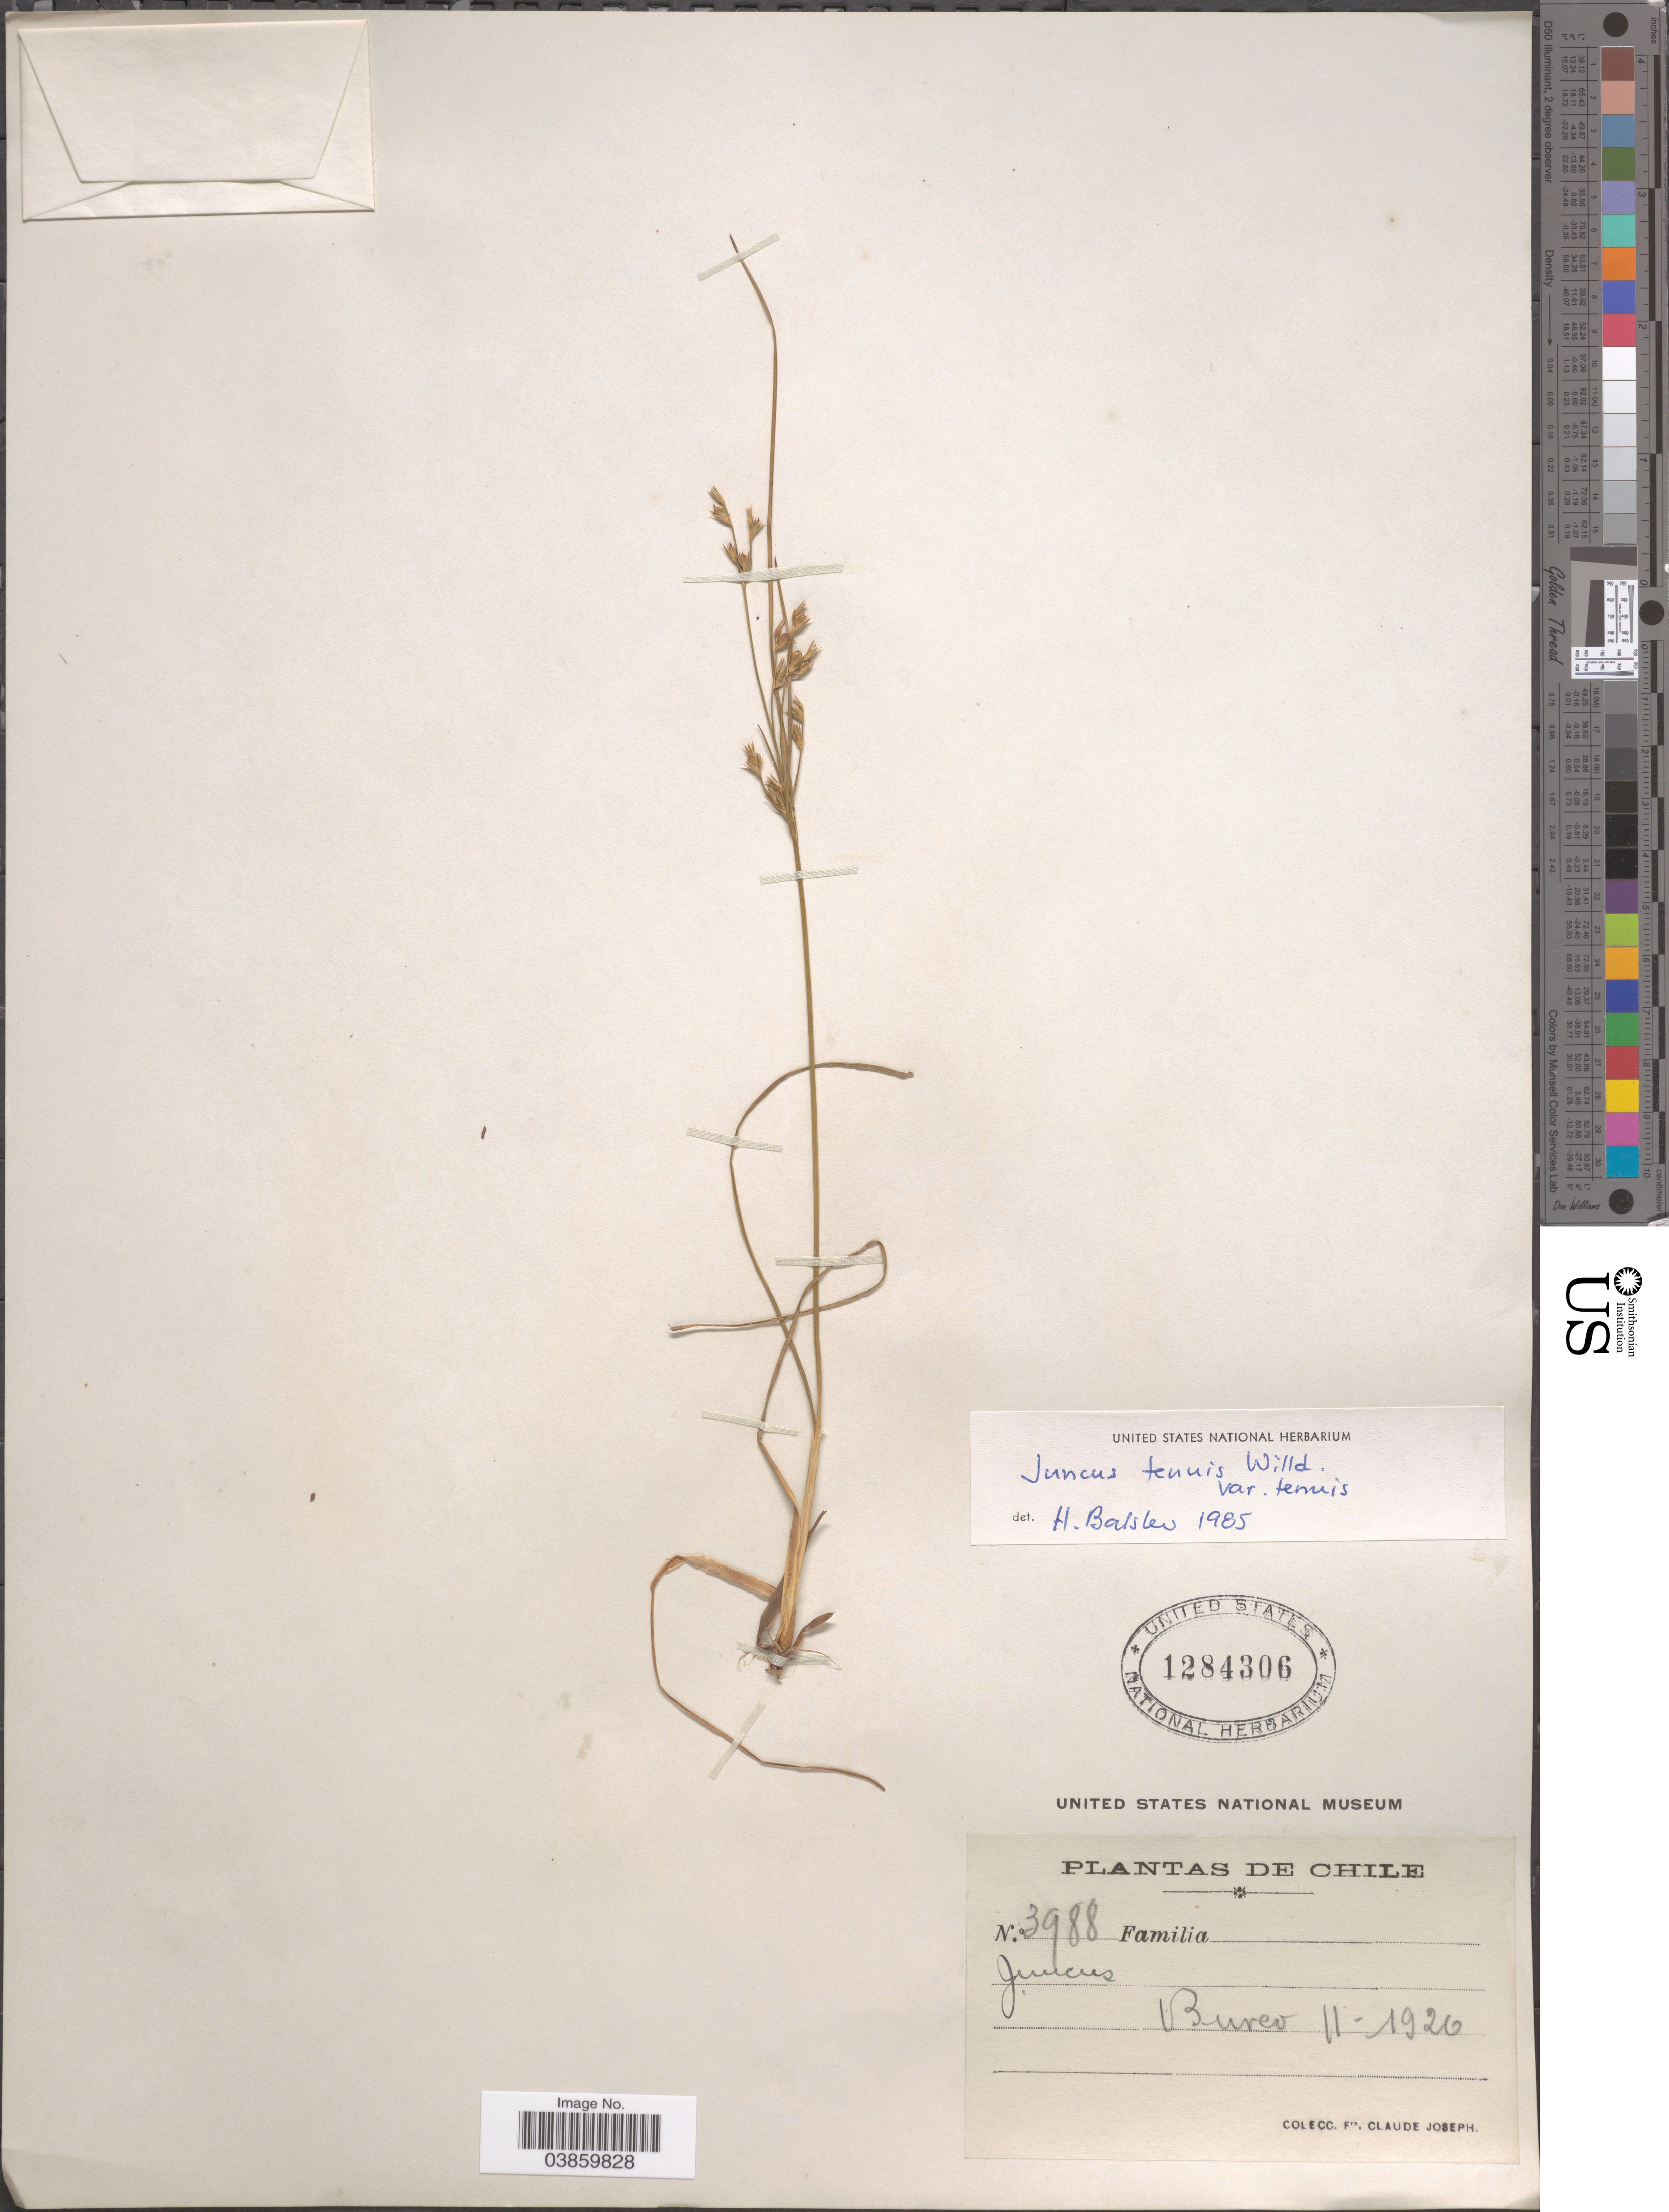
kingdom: Plantae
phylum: Tracheophyta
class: Liliopsida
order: Poales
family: Juncaceae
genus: Juncus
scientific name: Juncus tenuis var. tenuis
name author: Willd.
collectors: Bro. Claude-Joseph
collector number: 3988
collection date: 1920-11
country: Chile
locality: Bureo.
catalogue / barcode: US 1284306